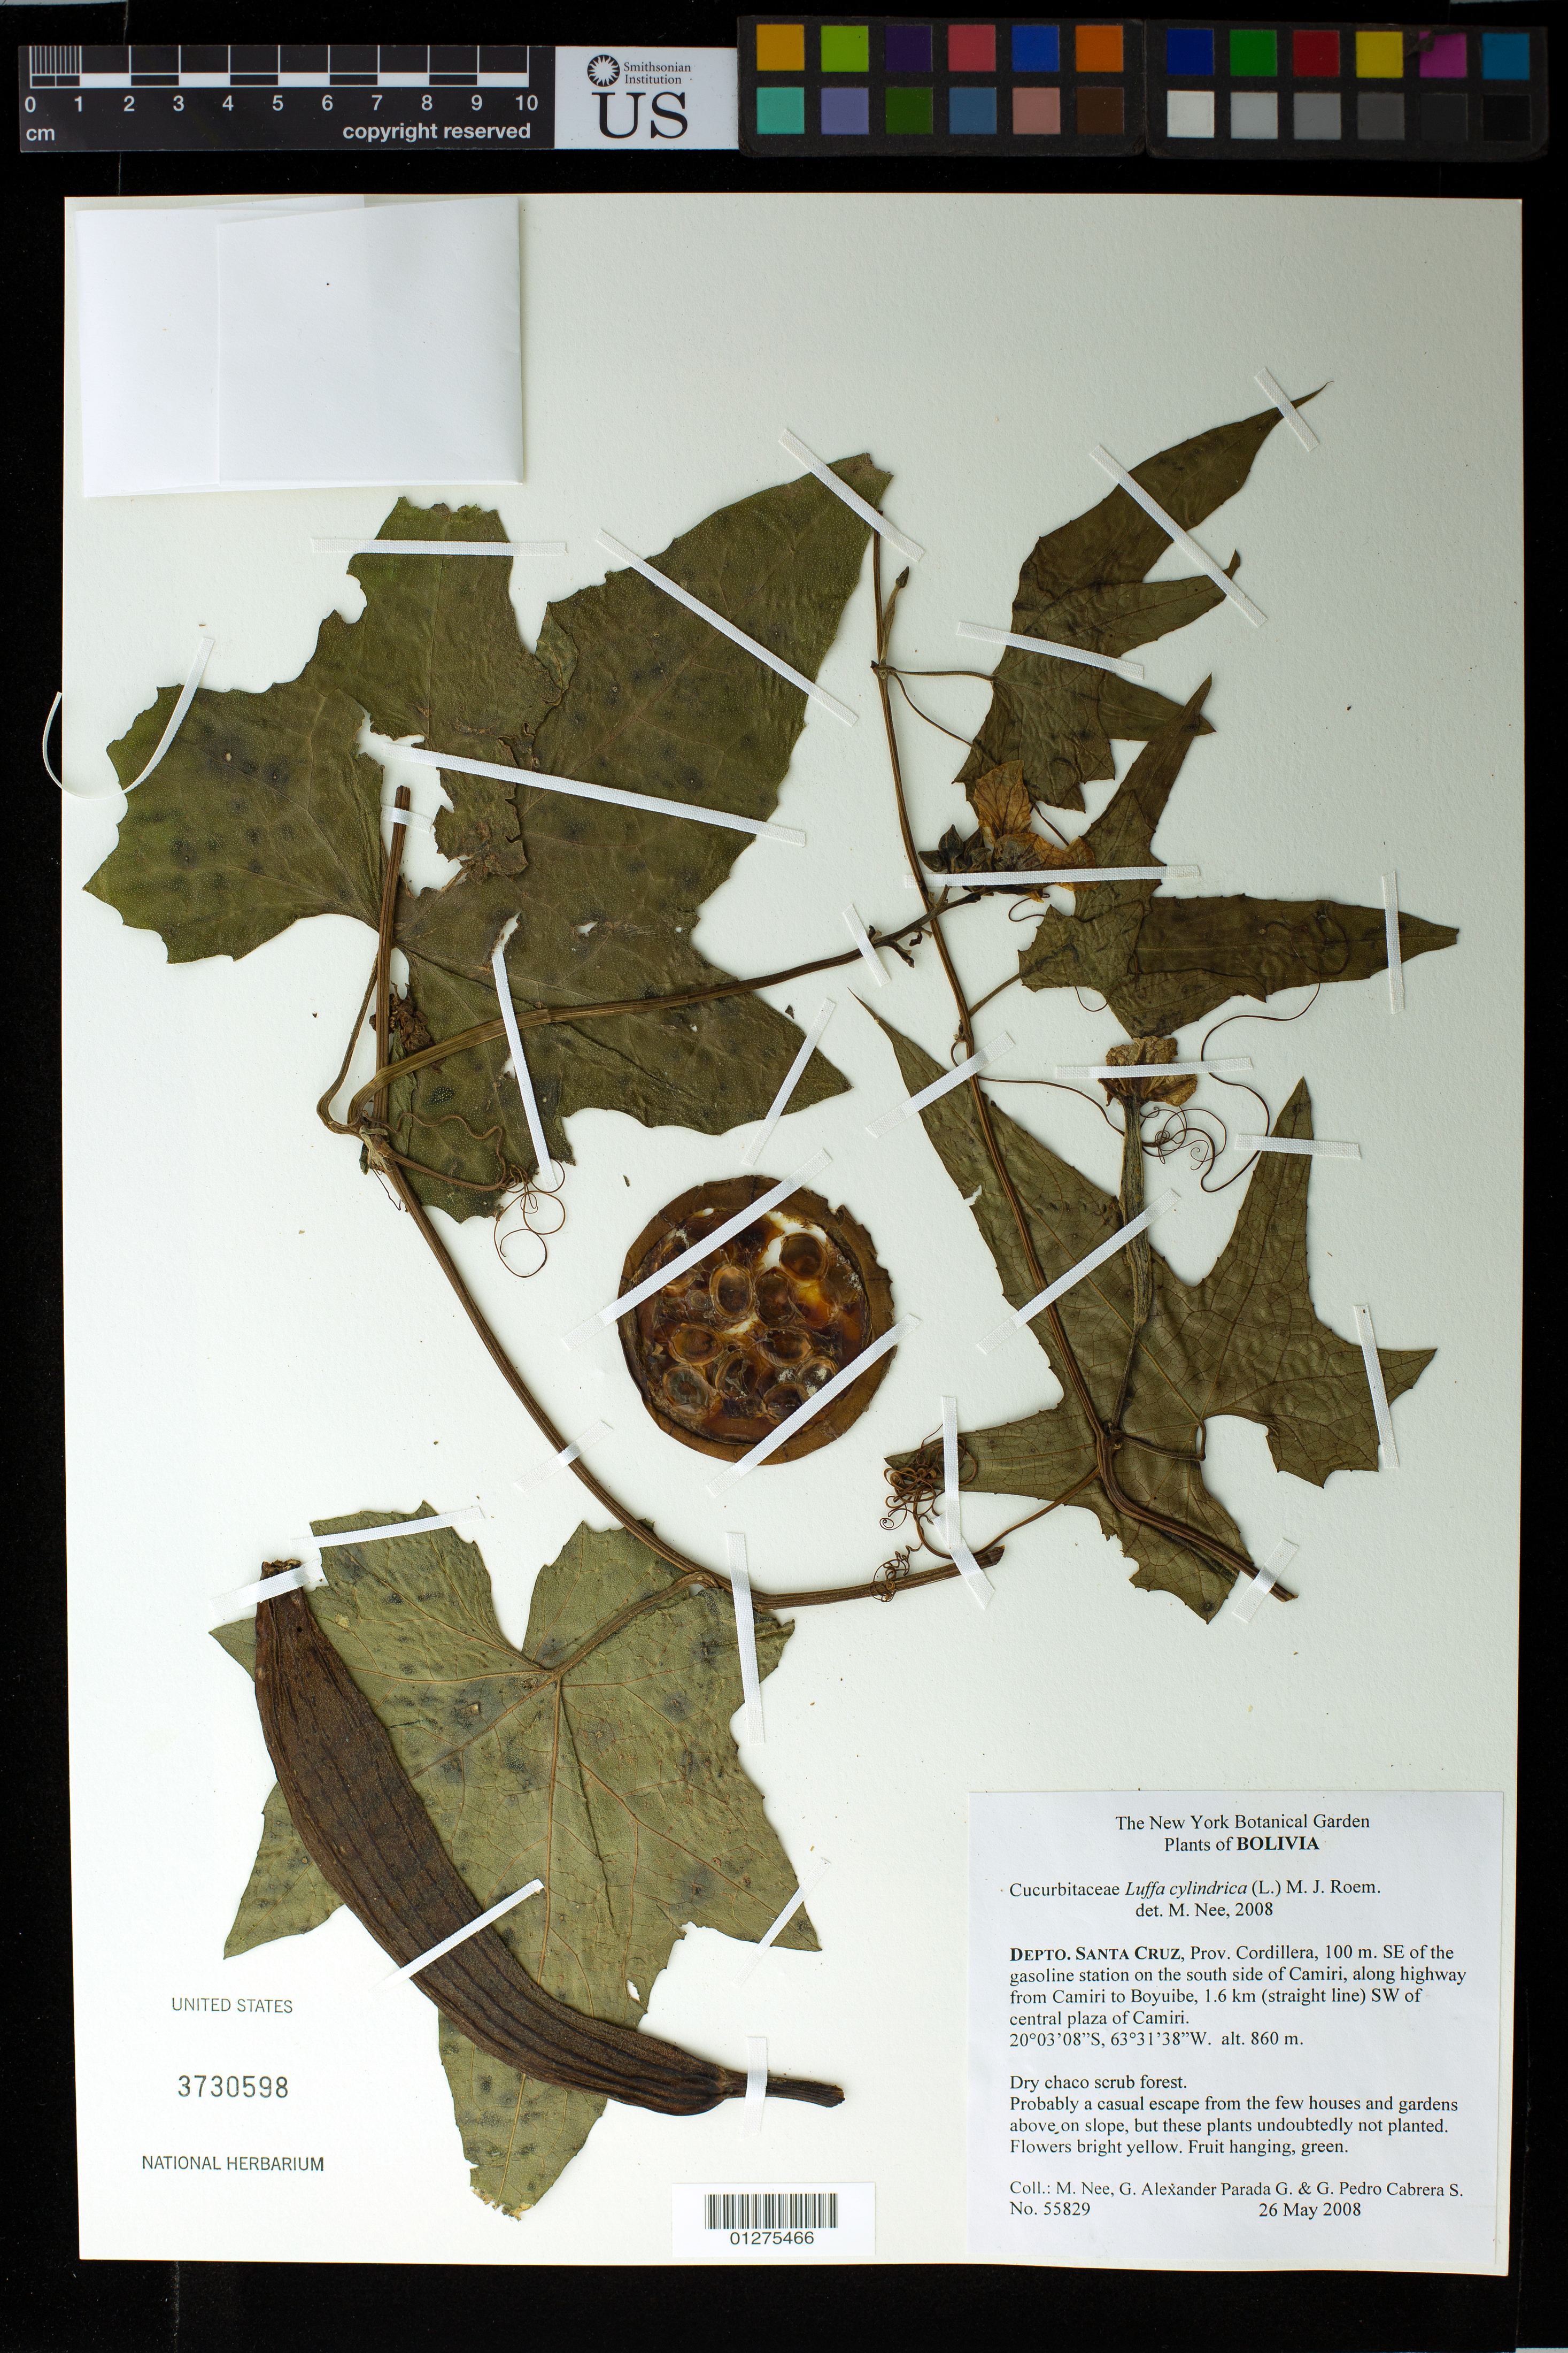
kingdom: Plantae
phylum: Tracheophyta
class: Magnoliopsida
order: Cucurbitales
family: Cucurbitaceae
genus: Luffa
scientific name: Luffa aegyptiaca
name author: Mill.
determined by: Strong, Mark T., (BOT), Smithsonian Institution - National Museum of Natural History (UNITED STATES)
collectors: M. Nee, G. Parada & G. Cabrera S.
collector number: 55829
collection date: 2008-05-26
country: Bolivia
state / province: Santa Cruz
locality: Prov. Cordillera, 100m. SE of the gasoline station on the south side of Camiri, along highway from Camiri to Boyuibe, 1.6 km (straight line) SW of central plaza of Camiri.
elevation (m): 860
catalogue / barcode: US 3730598